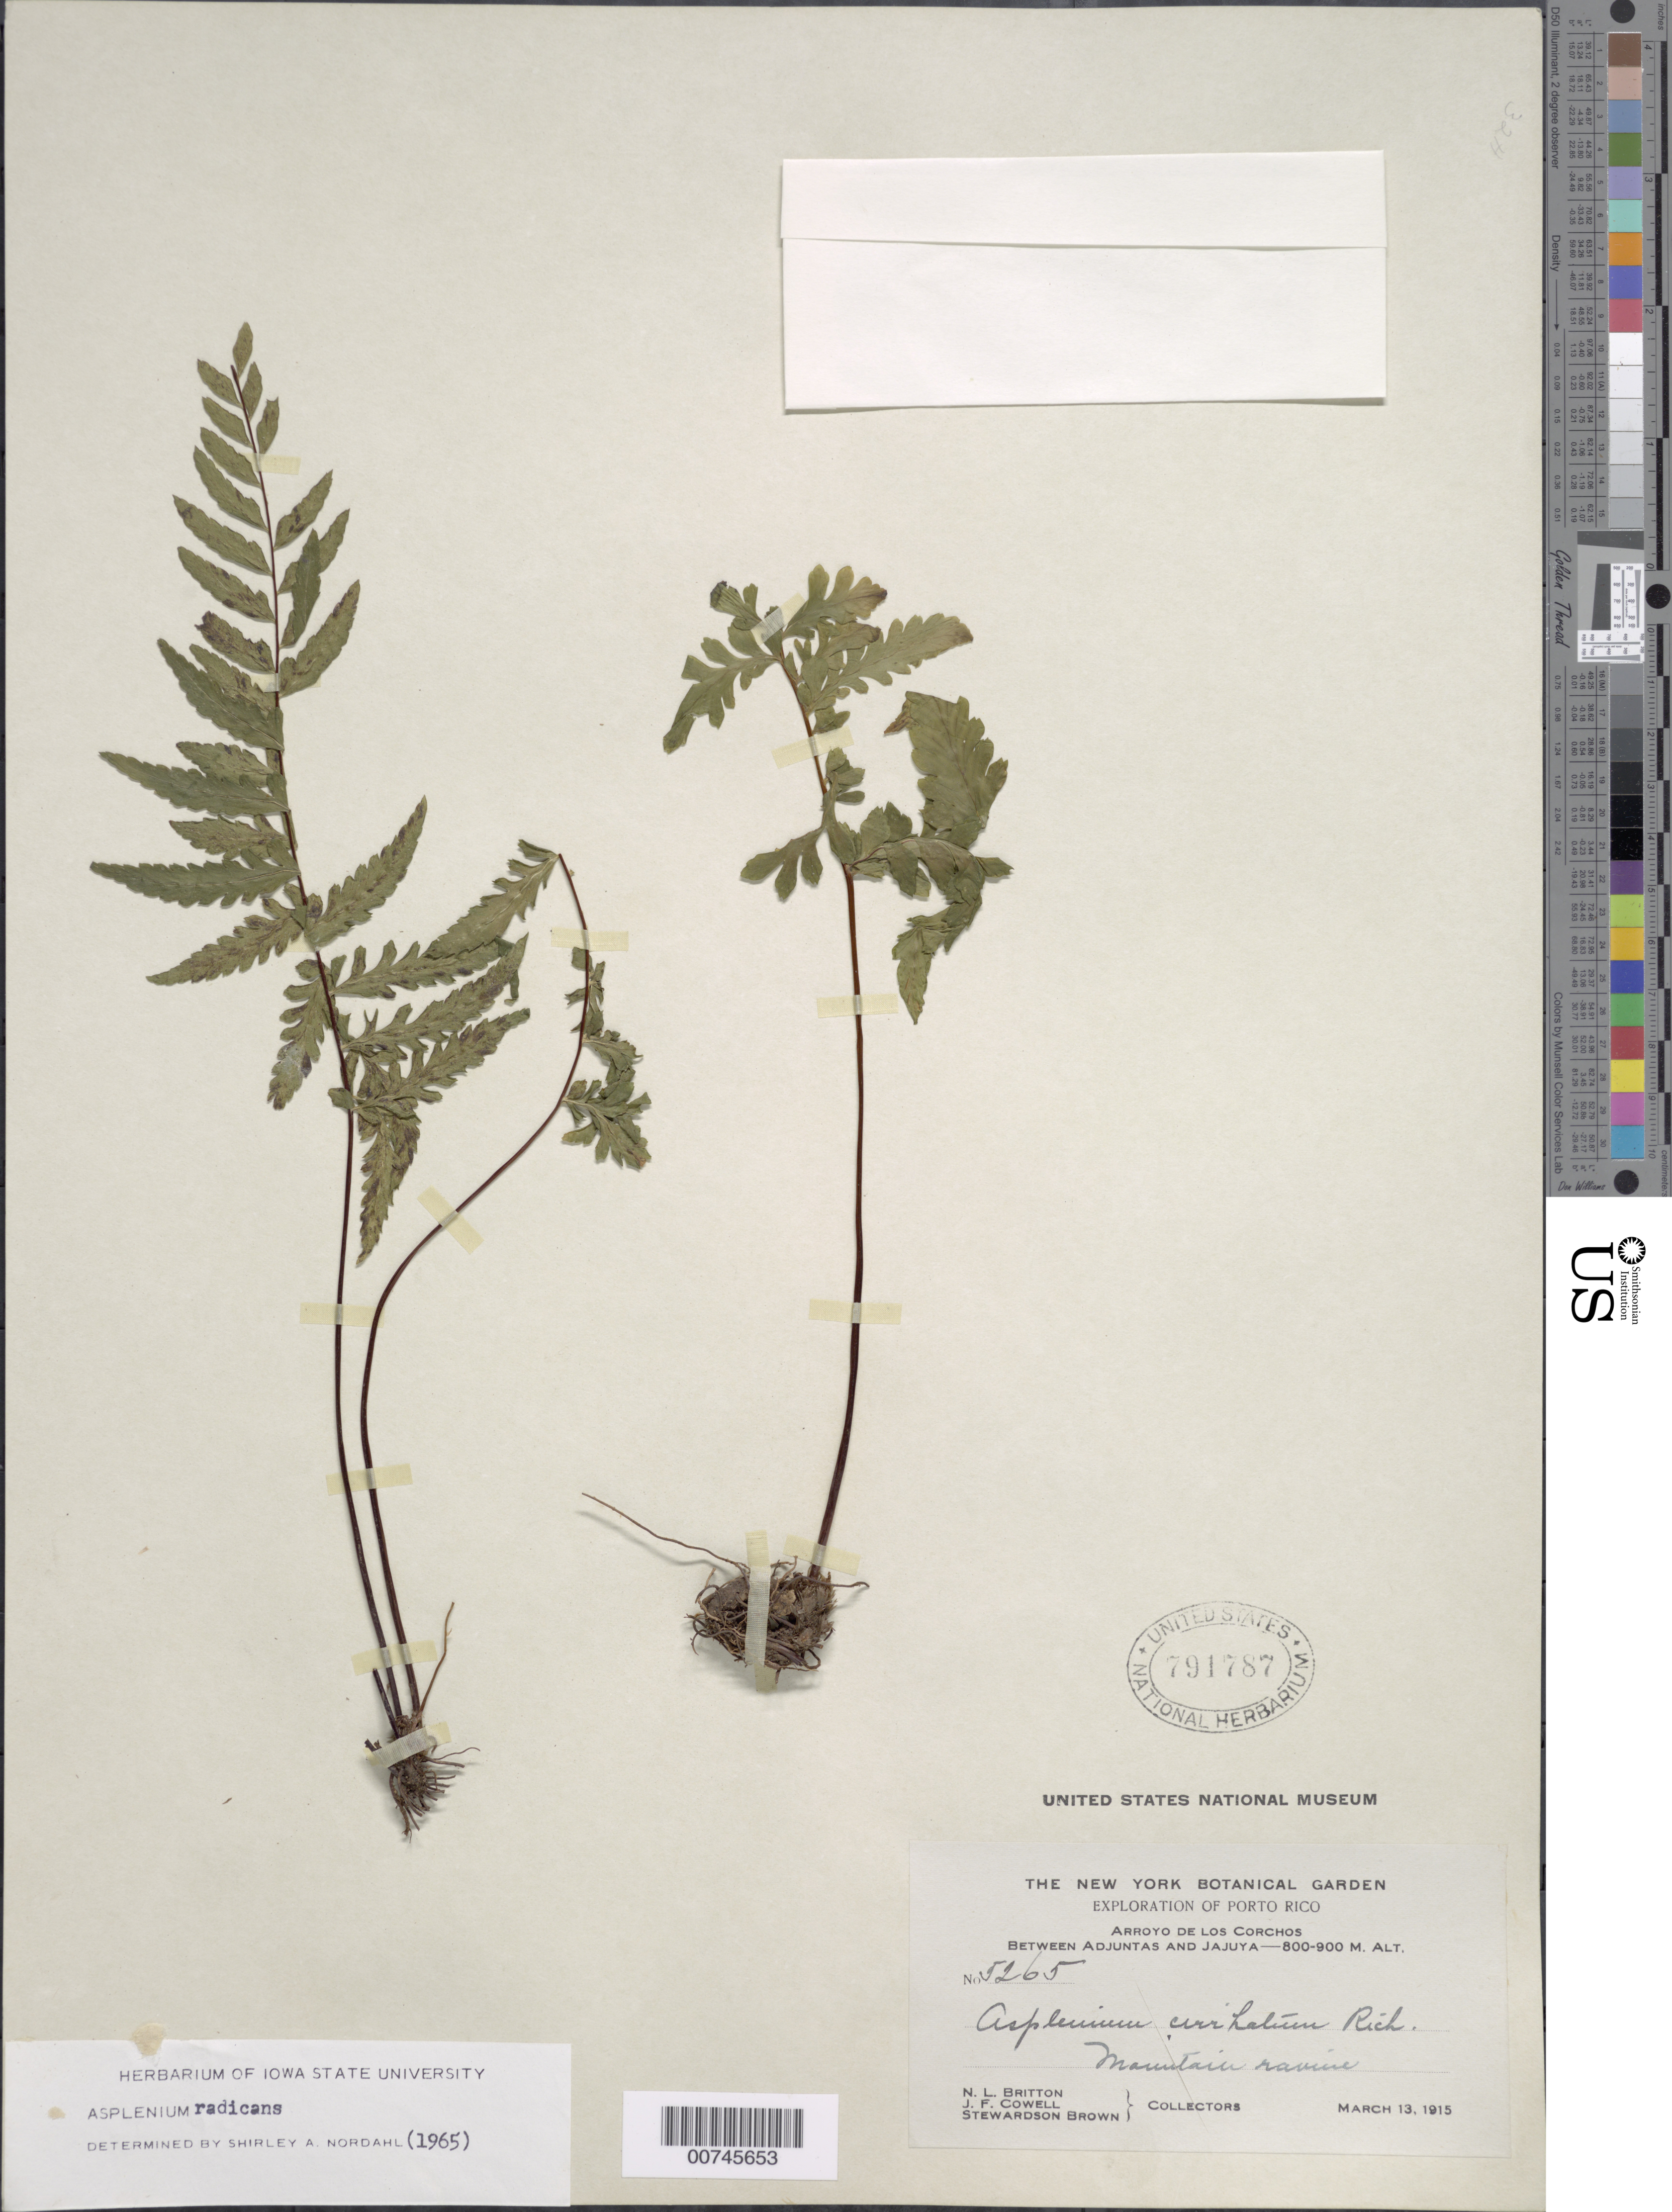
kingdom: Plantae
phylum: Tracheophyta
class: Polypodiopsida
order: Polypodiales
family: Aspleniaceae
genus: Asplenium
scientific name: Asplenium radicans var. radicans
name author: L.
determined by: Nordahl, S. A.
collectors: N. Britton, J. F. Cowell & S. Brown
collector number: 5265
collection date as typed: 13 Mar 1915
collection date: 1915-03-13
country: Puerto Rico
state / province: Jayuya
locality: Arroyo de Los Corchos, between Adjuntas and Jayuya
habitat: Mountain ravine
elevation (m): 800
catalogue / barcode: US 791787